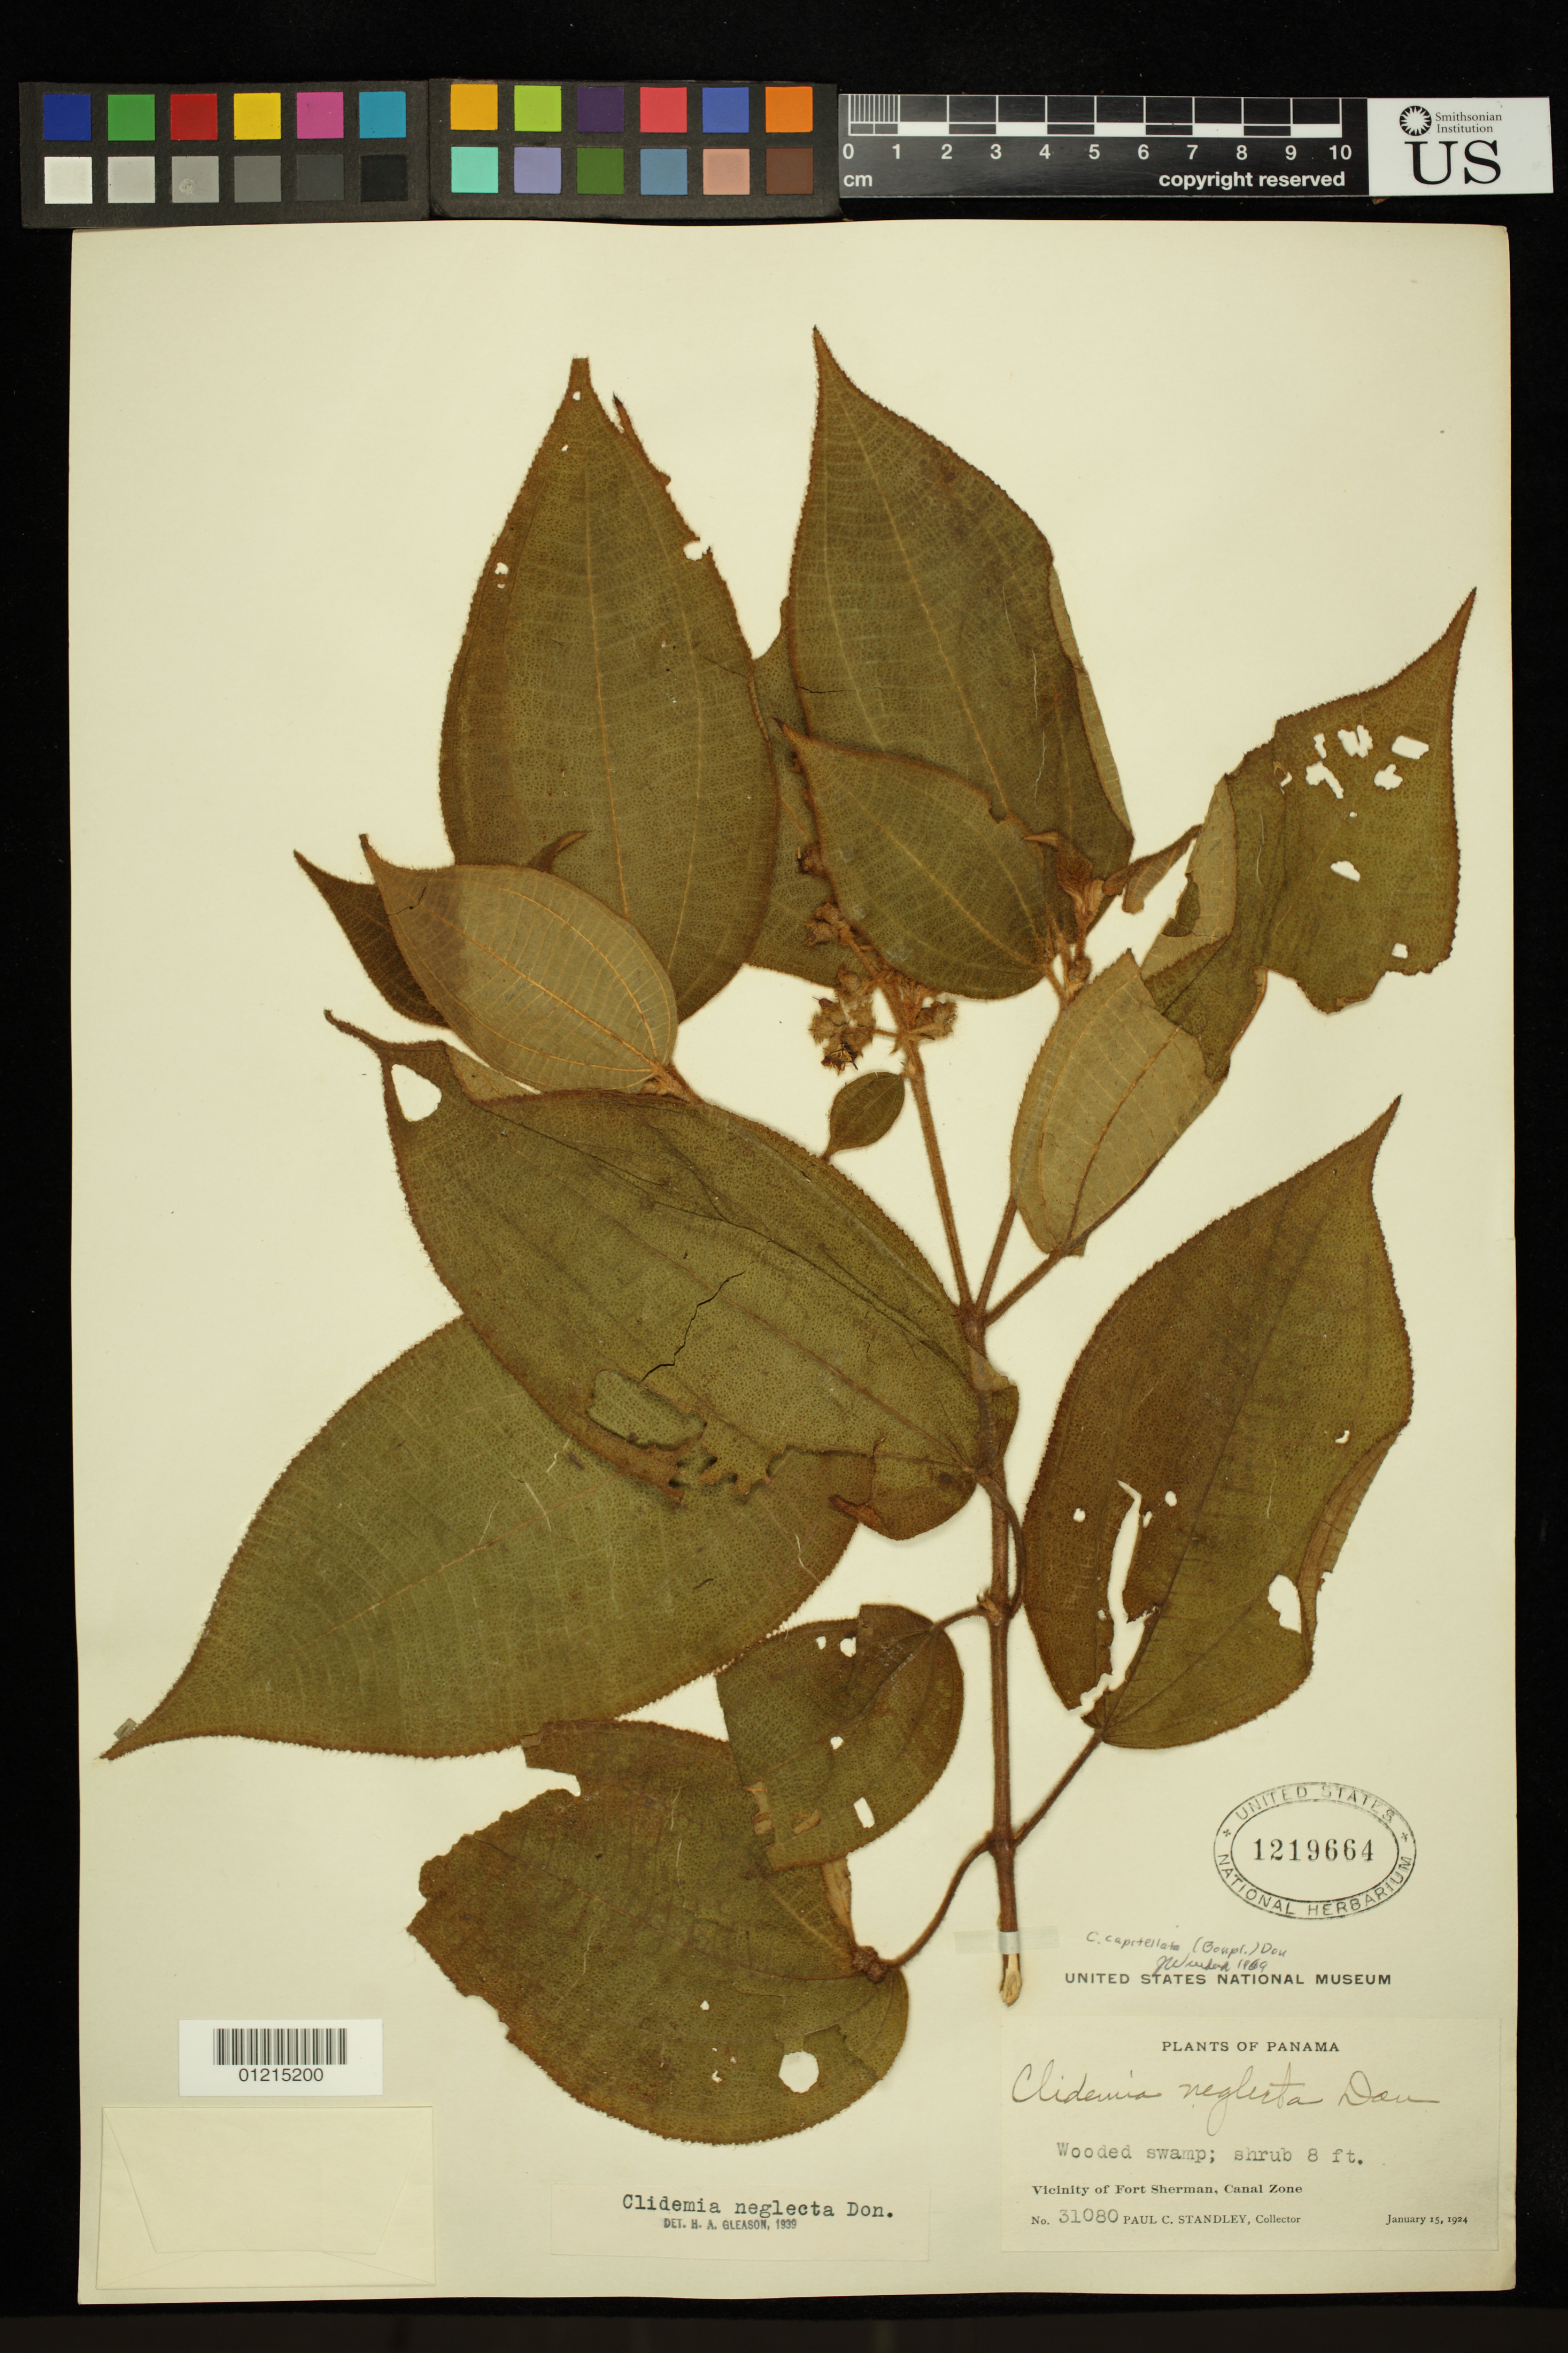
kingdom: Plantae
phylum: Tracheophyta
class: Magnoliopsida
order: Myrtales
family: Melastomataceae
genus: Clidemia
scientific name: Clidemia capitellata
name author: (Bonpl.) D. Don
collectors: P. C. Standley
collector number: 31080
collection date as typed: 15 Jan 1924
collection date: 1924-01-15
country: Panama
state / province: Colón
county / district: Canal Zone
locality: Vicinity of Fort Sherman.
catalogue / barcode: US 1219664